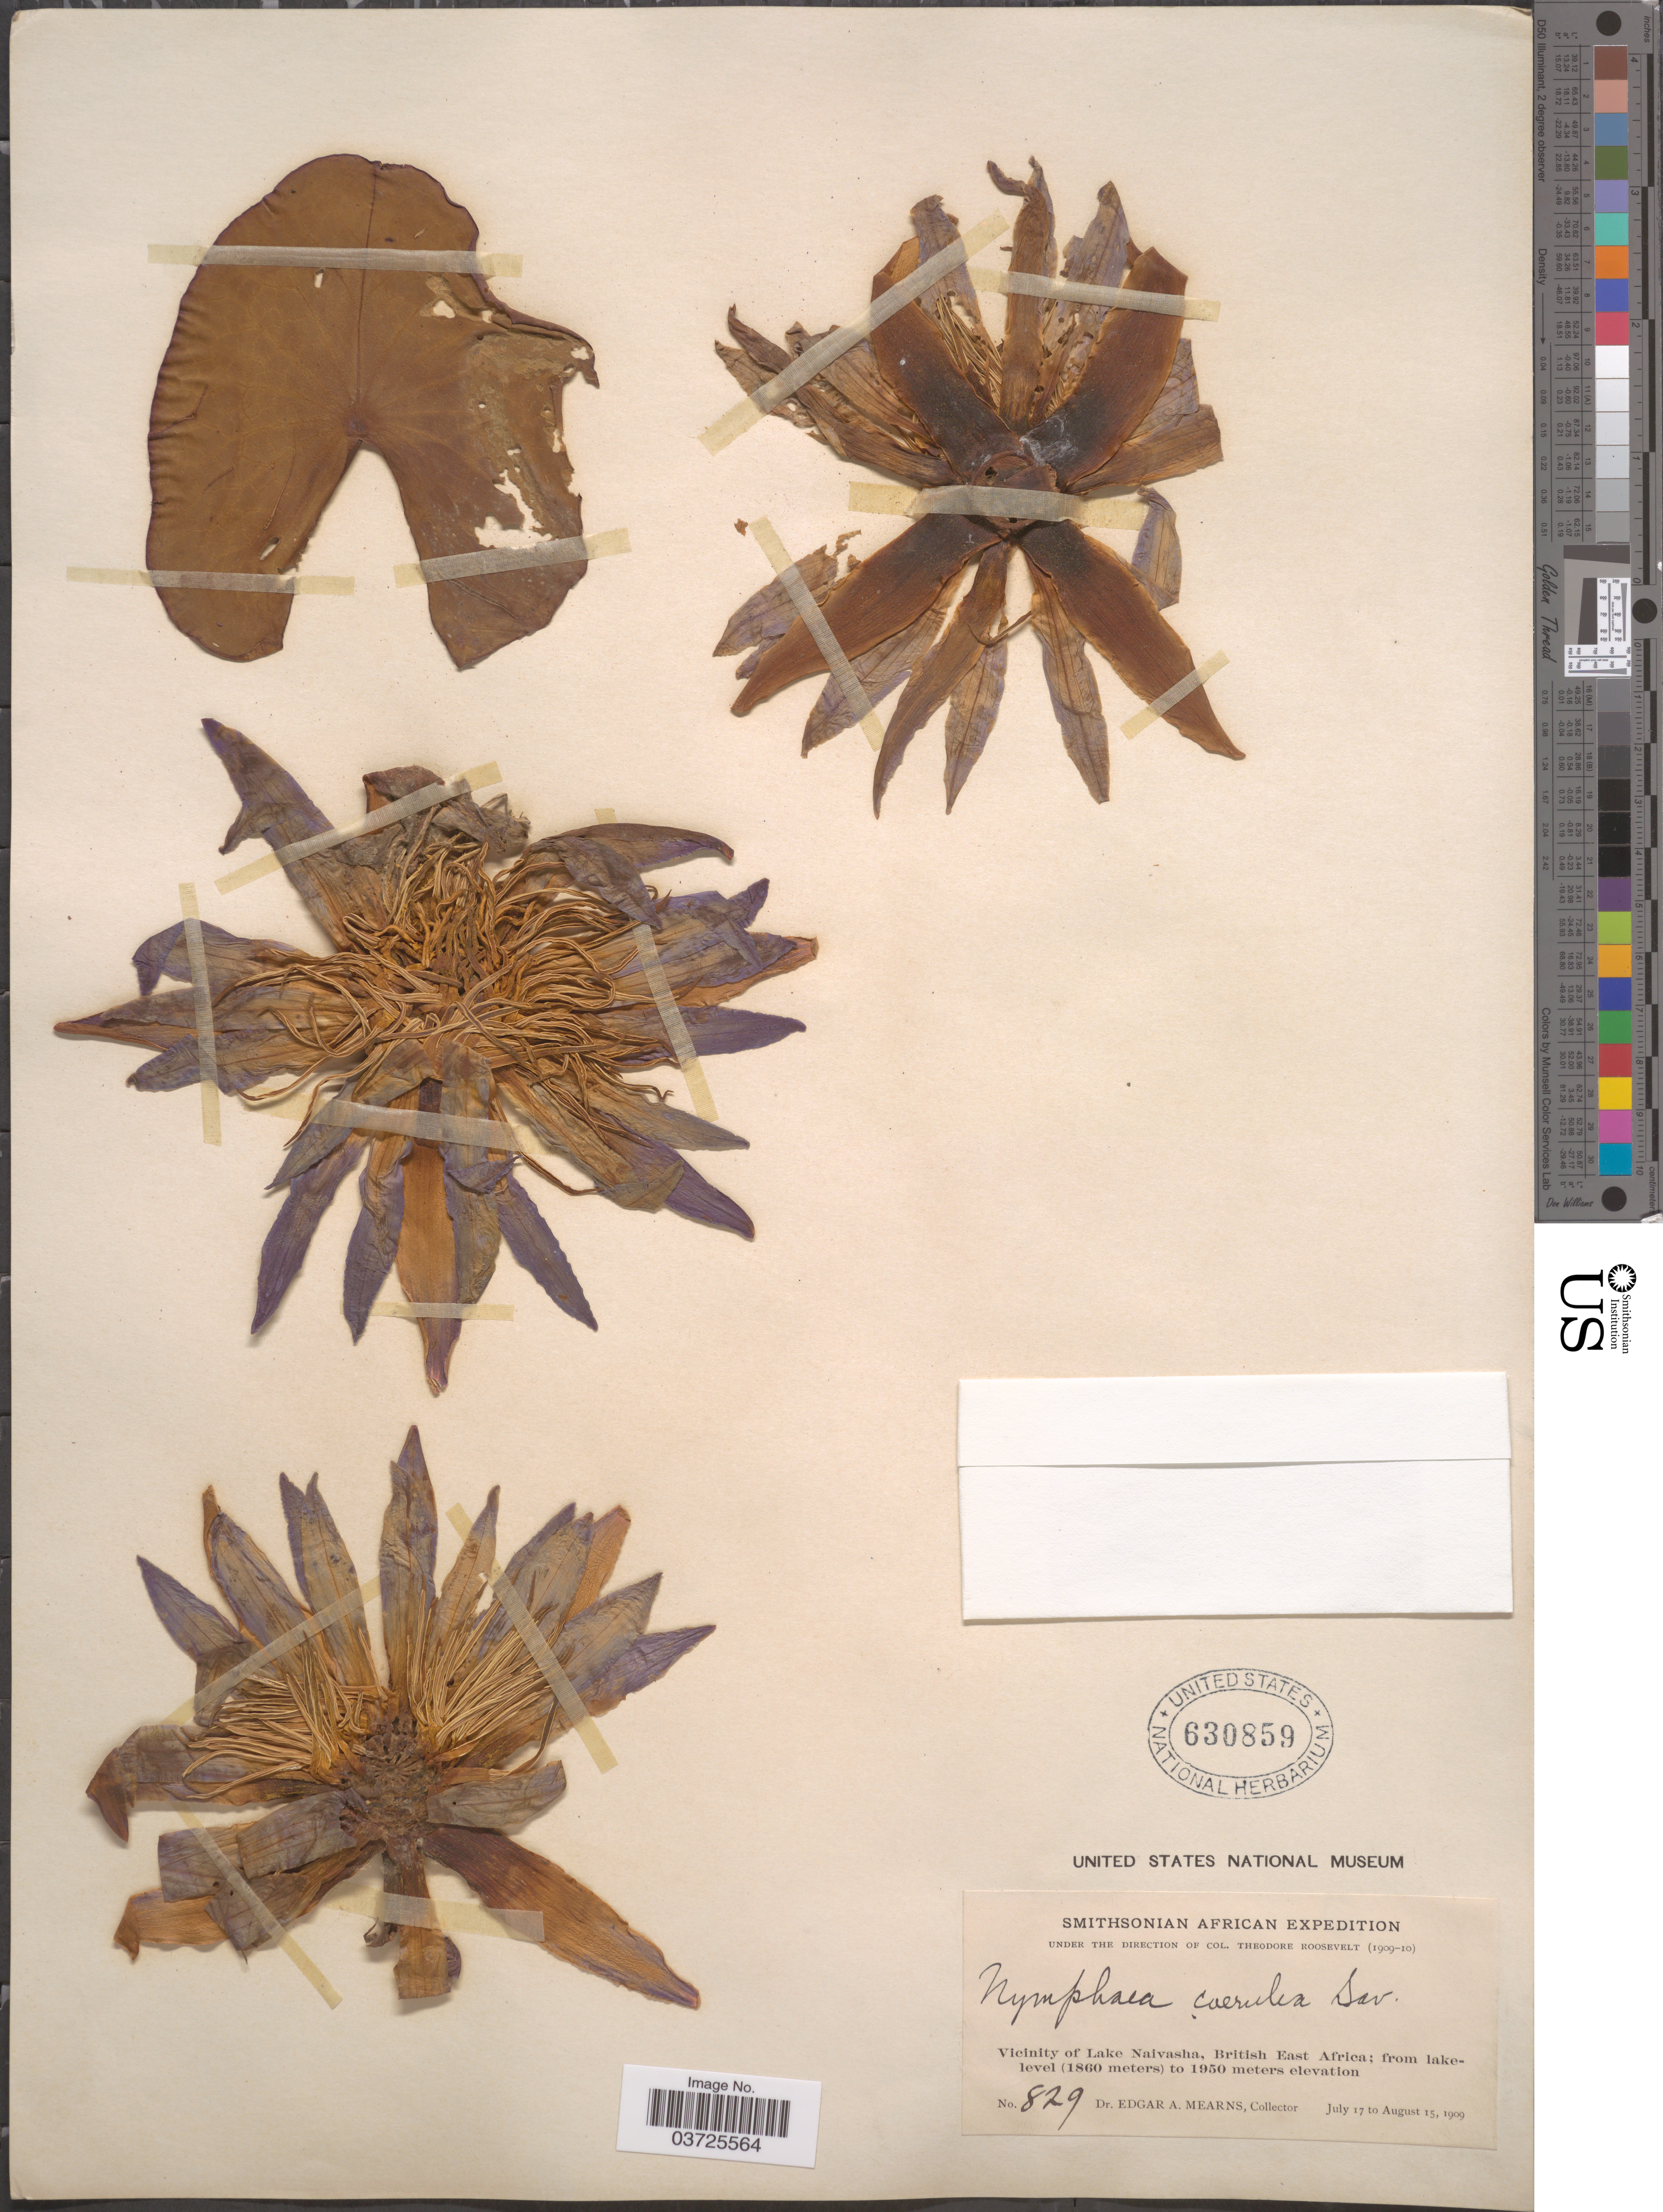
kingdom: Plantae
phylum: Tracheophyta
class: Magnoliopsida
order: Nymphaeales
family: Nymphaeaceae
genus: Nymphaea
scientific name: Nymphaea caerulea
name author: Savigny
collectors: E. A. Mearns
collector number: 829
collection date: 1909-07-17/1909-08-15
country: Kenya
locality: Vicinity of Lake Naivasha, British East Africa.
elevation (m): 1860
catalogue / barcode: US 630859